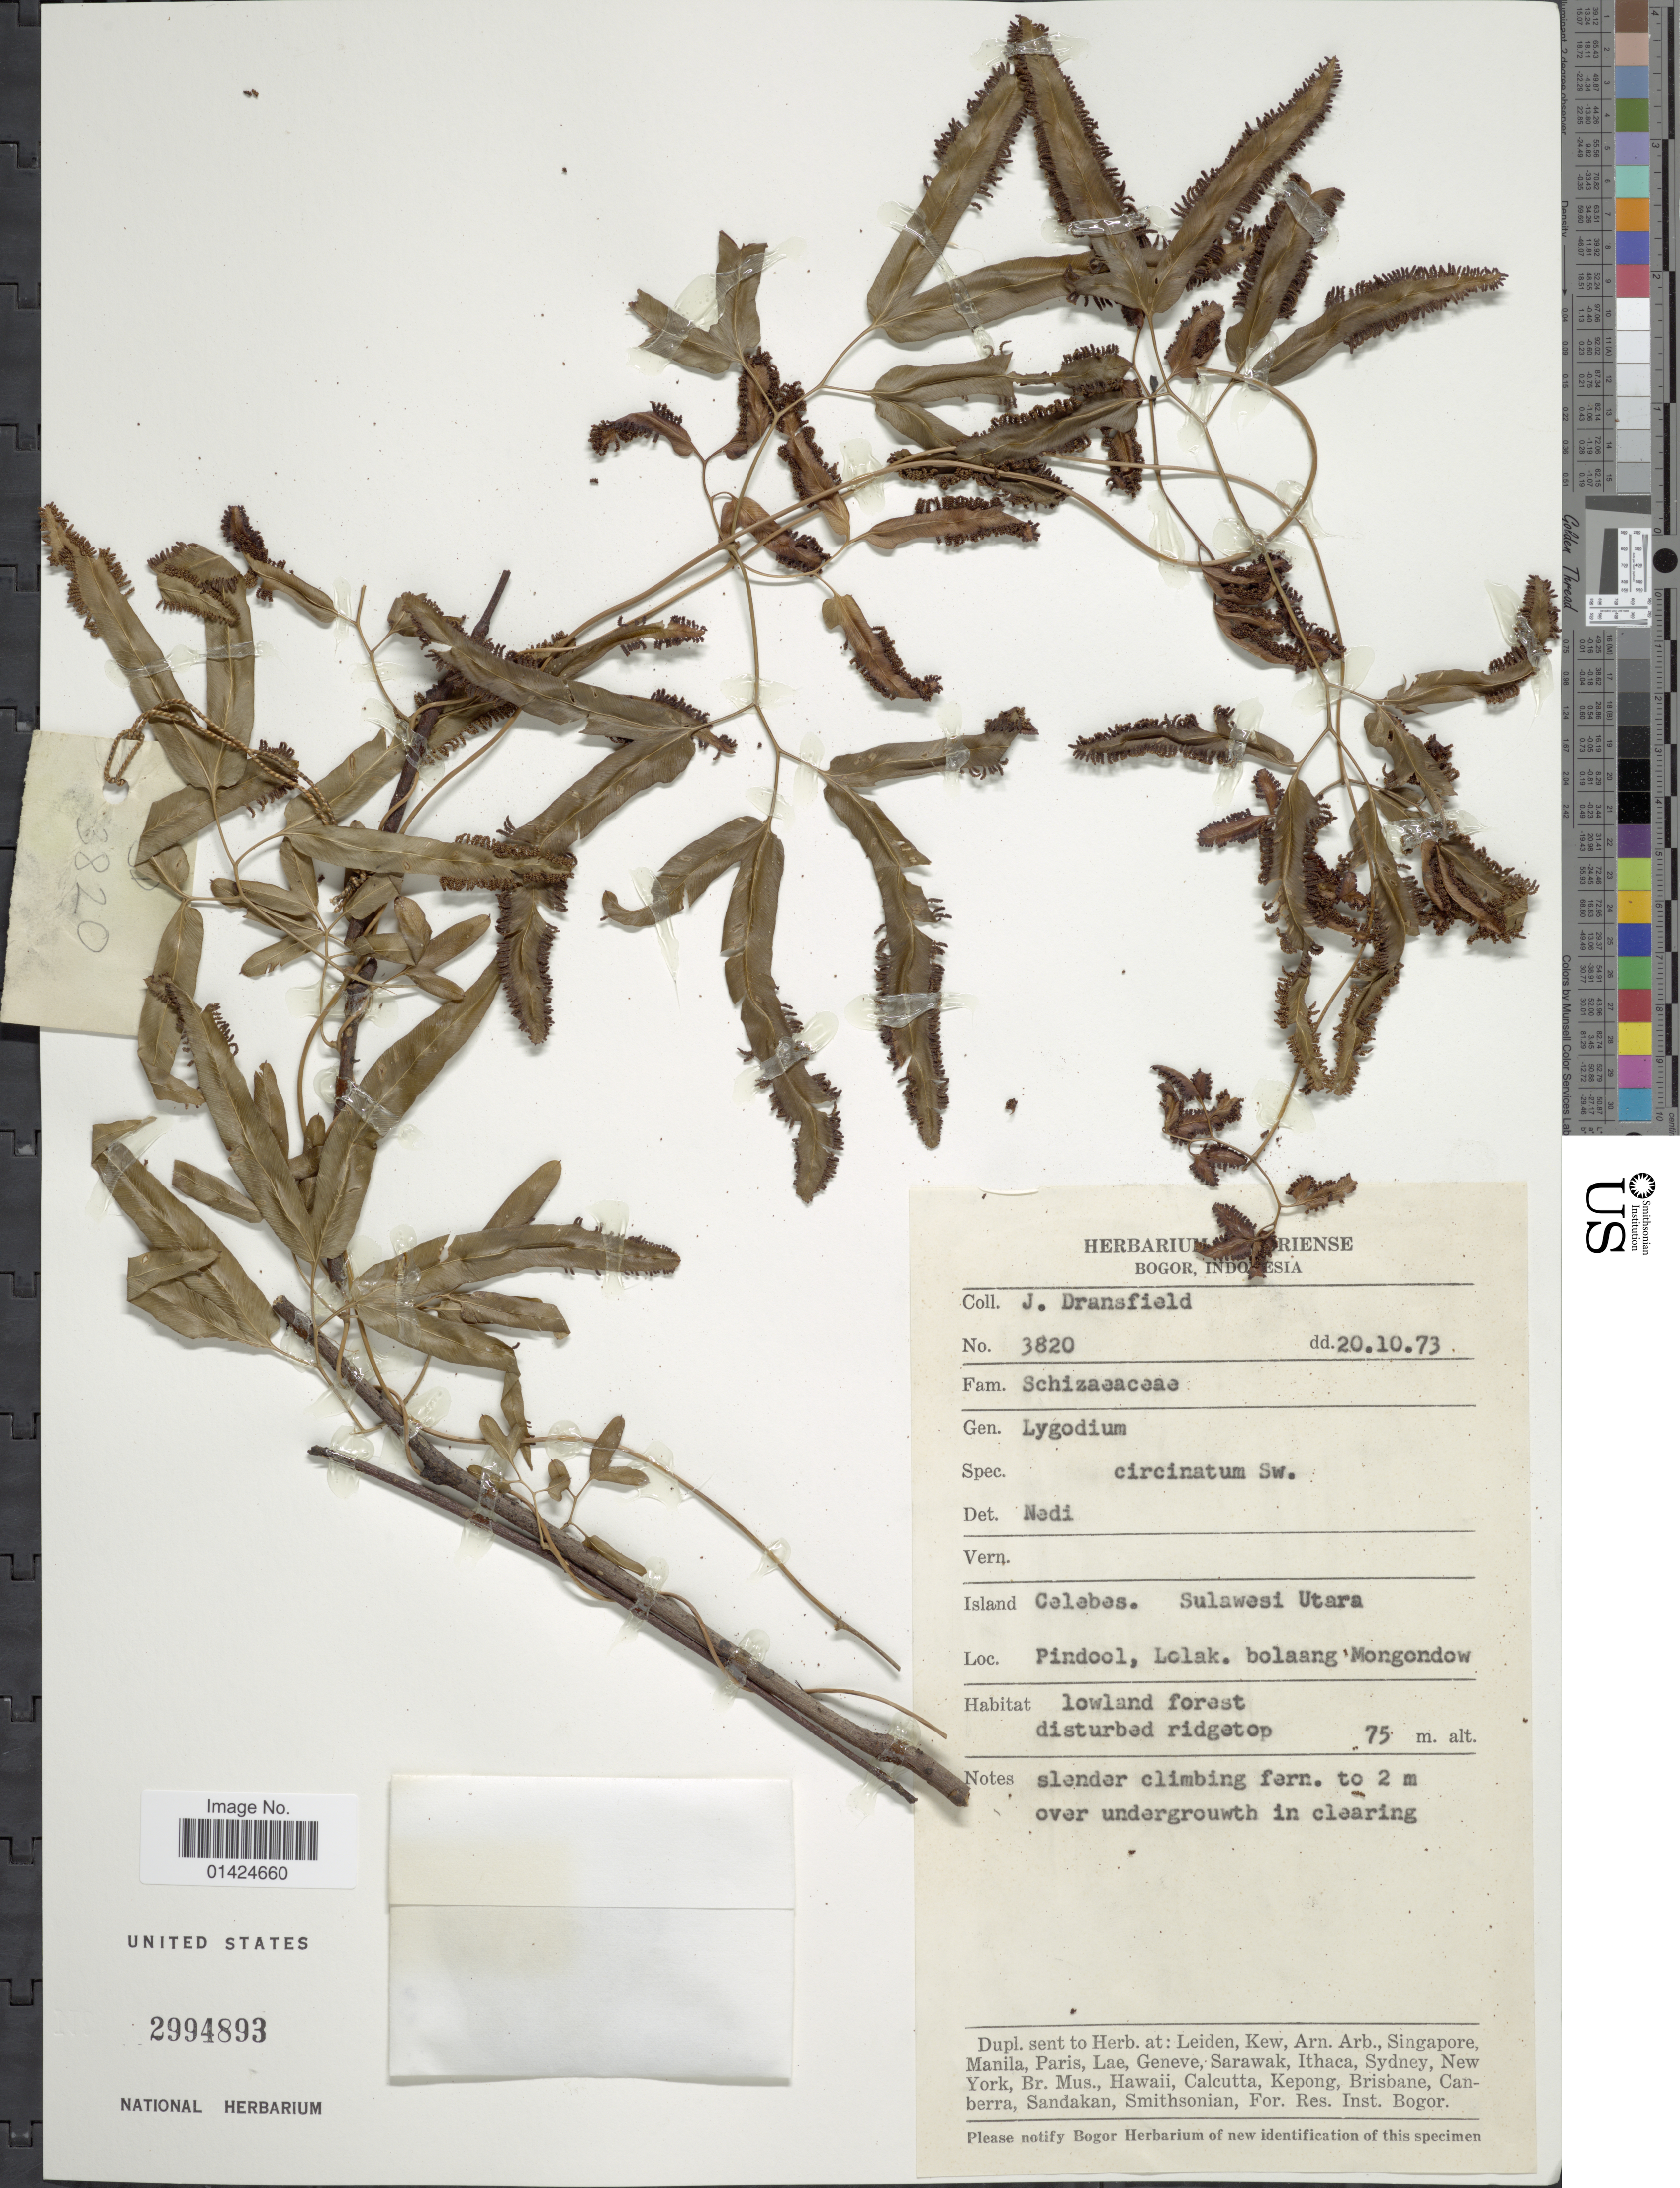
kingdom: Plantae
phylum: Tracheophyta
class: Polypodiopsida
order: Schizaeales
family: Lygodiaceae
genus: Lygodium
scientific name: Lygodium circinnatum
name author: (Burm. f.) Sw.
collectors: J. Dransfield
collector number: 3820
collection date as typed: Transcribed d/m/y: 20/10/73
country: Indonesia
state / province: Sulawesi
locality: Island Celebes. Sulawesi Utara. Pindool,Lolak. bolaand Mongondow.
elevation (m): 75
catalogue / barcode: US 2994893